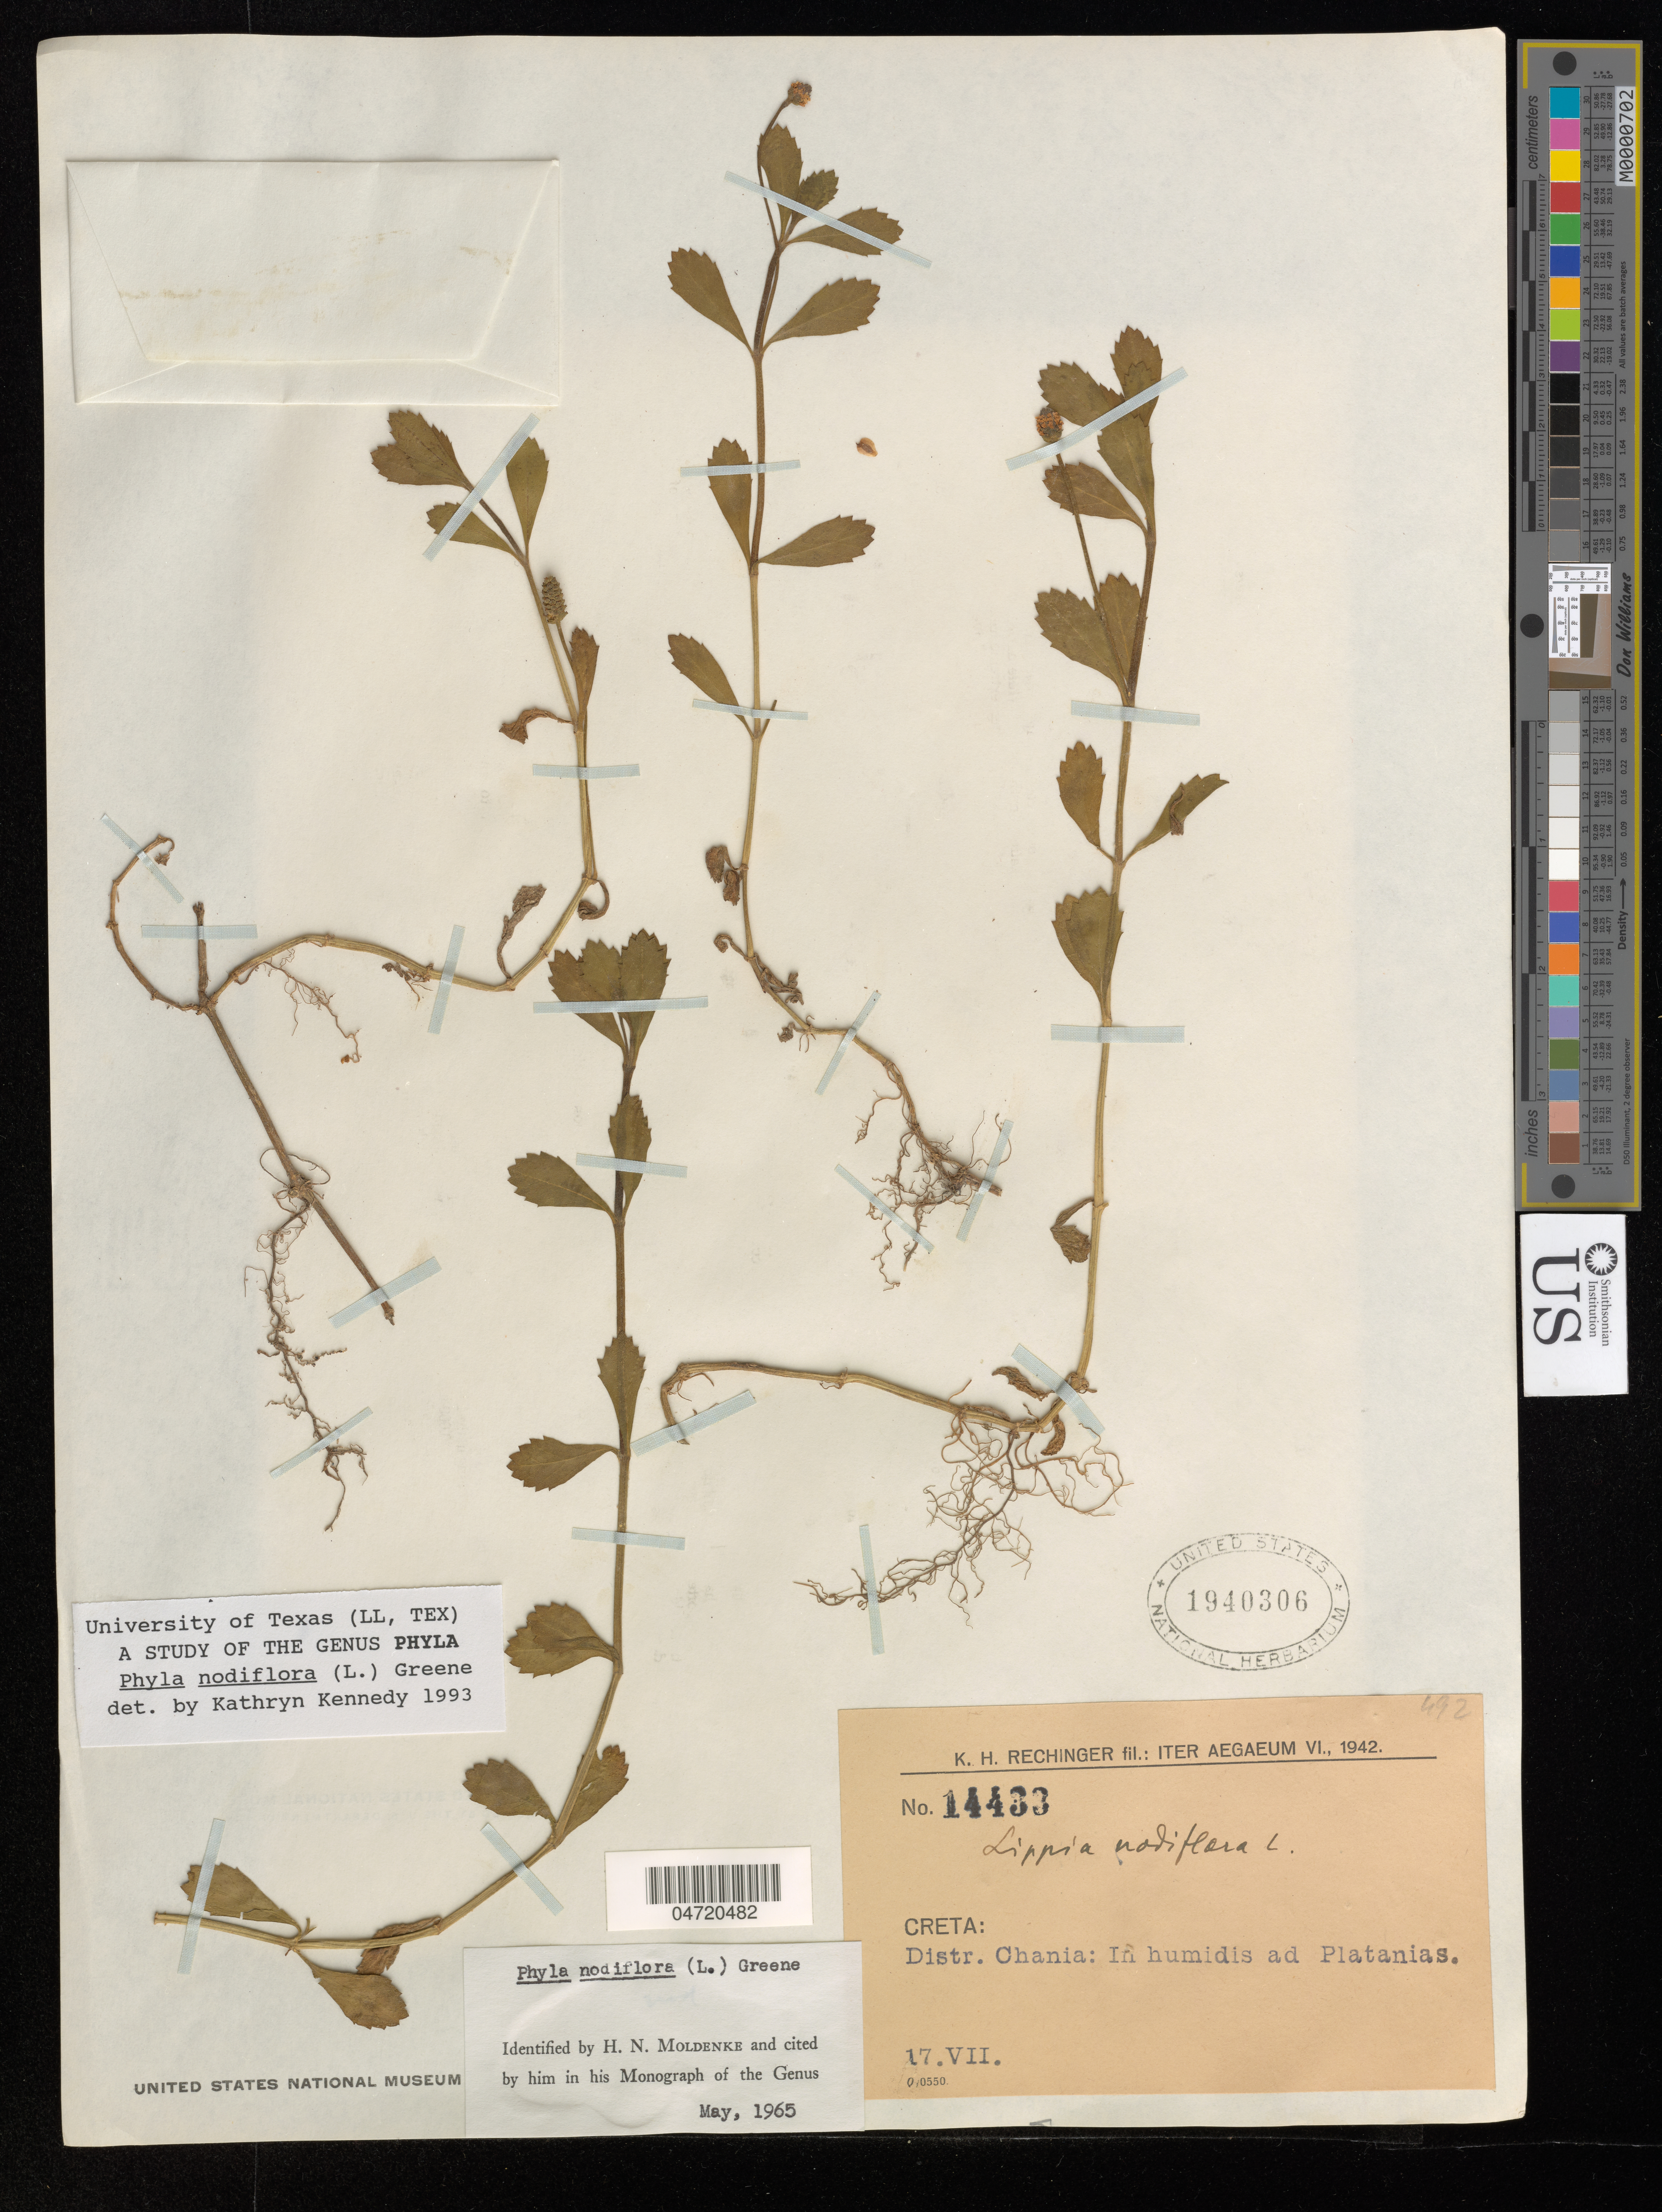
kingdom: Plantae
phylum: Tracheophyta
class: Magnoliopsida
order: Lamiales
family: Verbenaceae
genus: Phyla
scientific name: Phyla nodiflora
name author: (L.) Greene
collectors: K. H. Rechinger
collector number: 14433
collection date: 1942-07-17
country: Greece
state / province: Crete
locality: Iter Aegaeum VI. Creta: Distr. Chania: In humidis ad Platanias.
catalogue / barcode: US 1940306